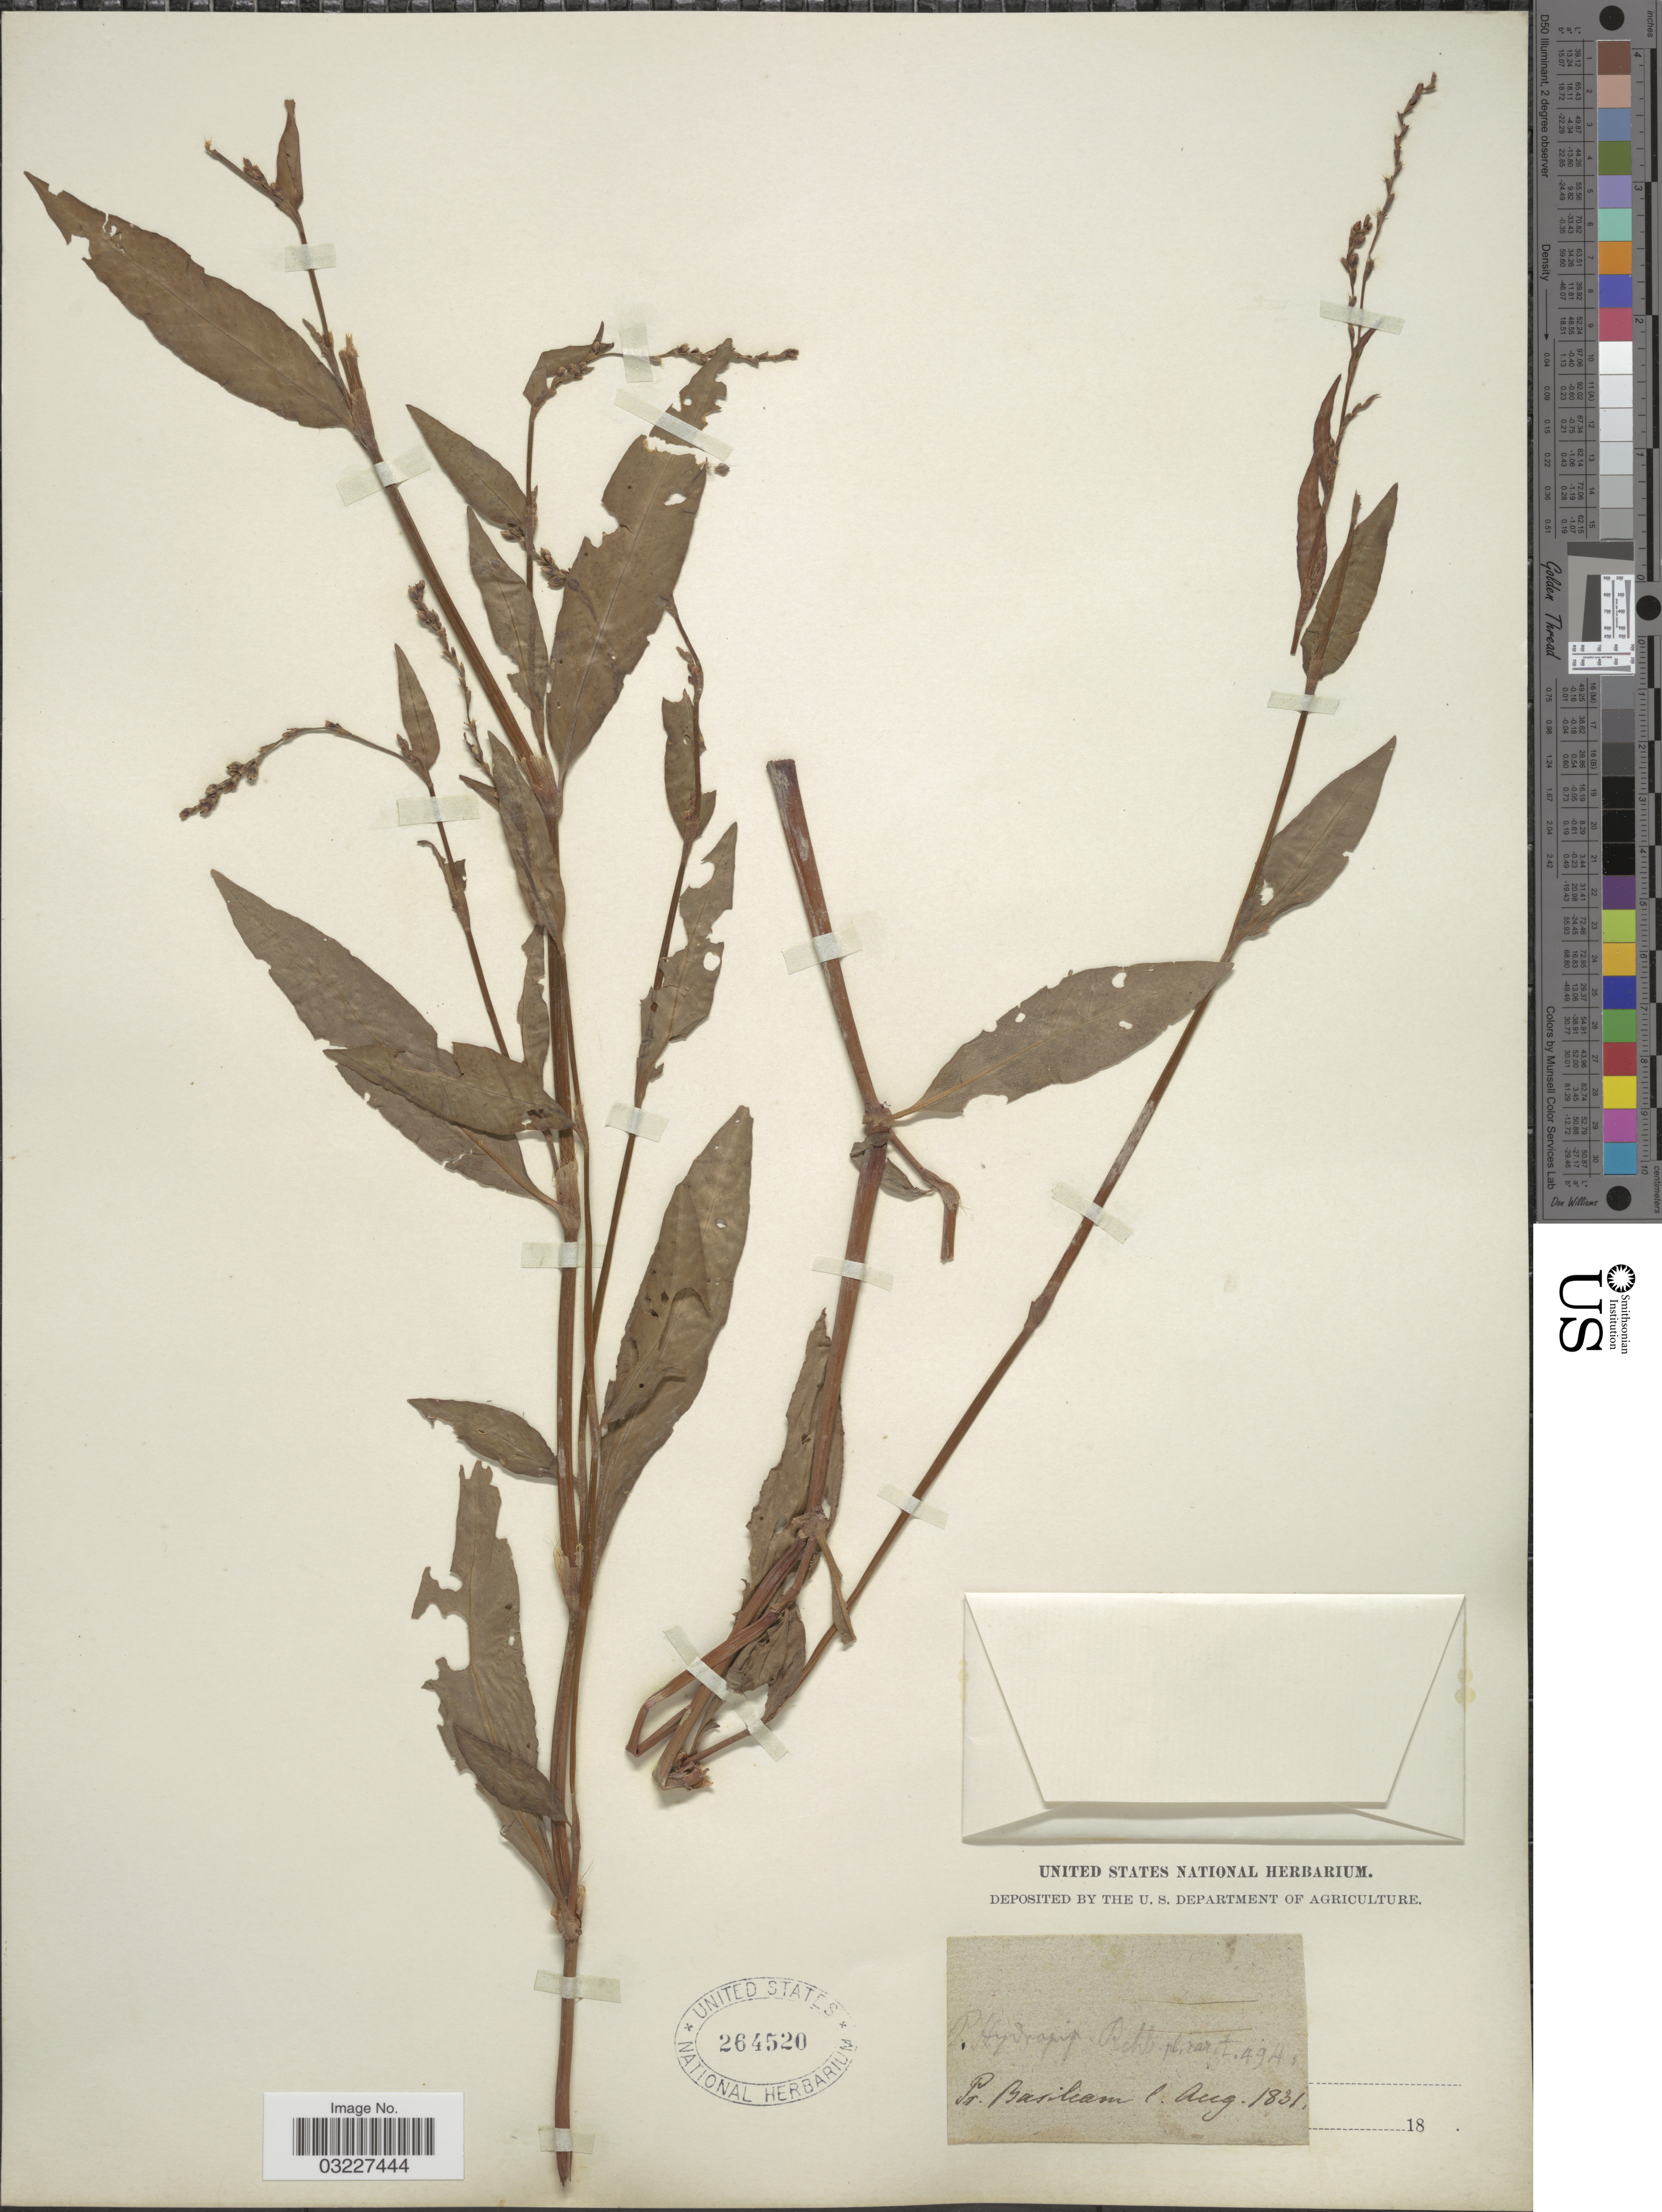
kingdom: Plantae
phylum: Tracheophyta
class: Magnoliopsida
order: Caryophyllales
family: Polygonaceae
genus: Polygonum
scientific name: Polygonum hydropiper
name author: L.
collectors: ex herb. United States National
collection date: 1831-08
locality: Pr. Basiliam [unsure placement]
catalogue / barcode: US 264520